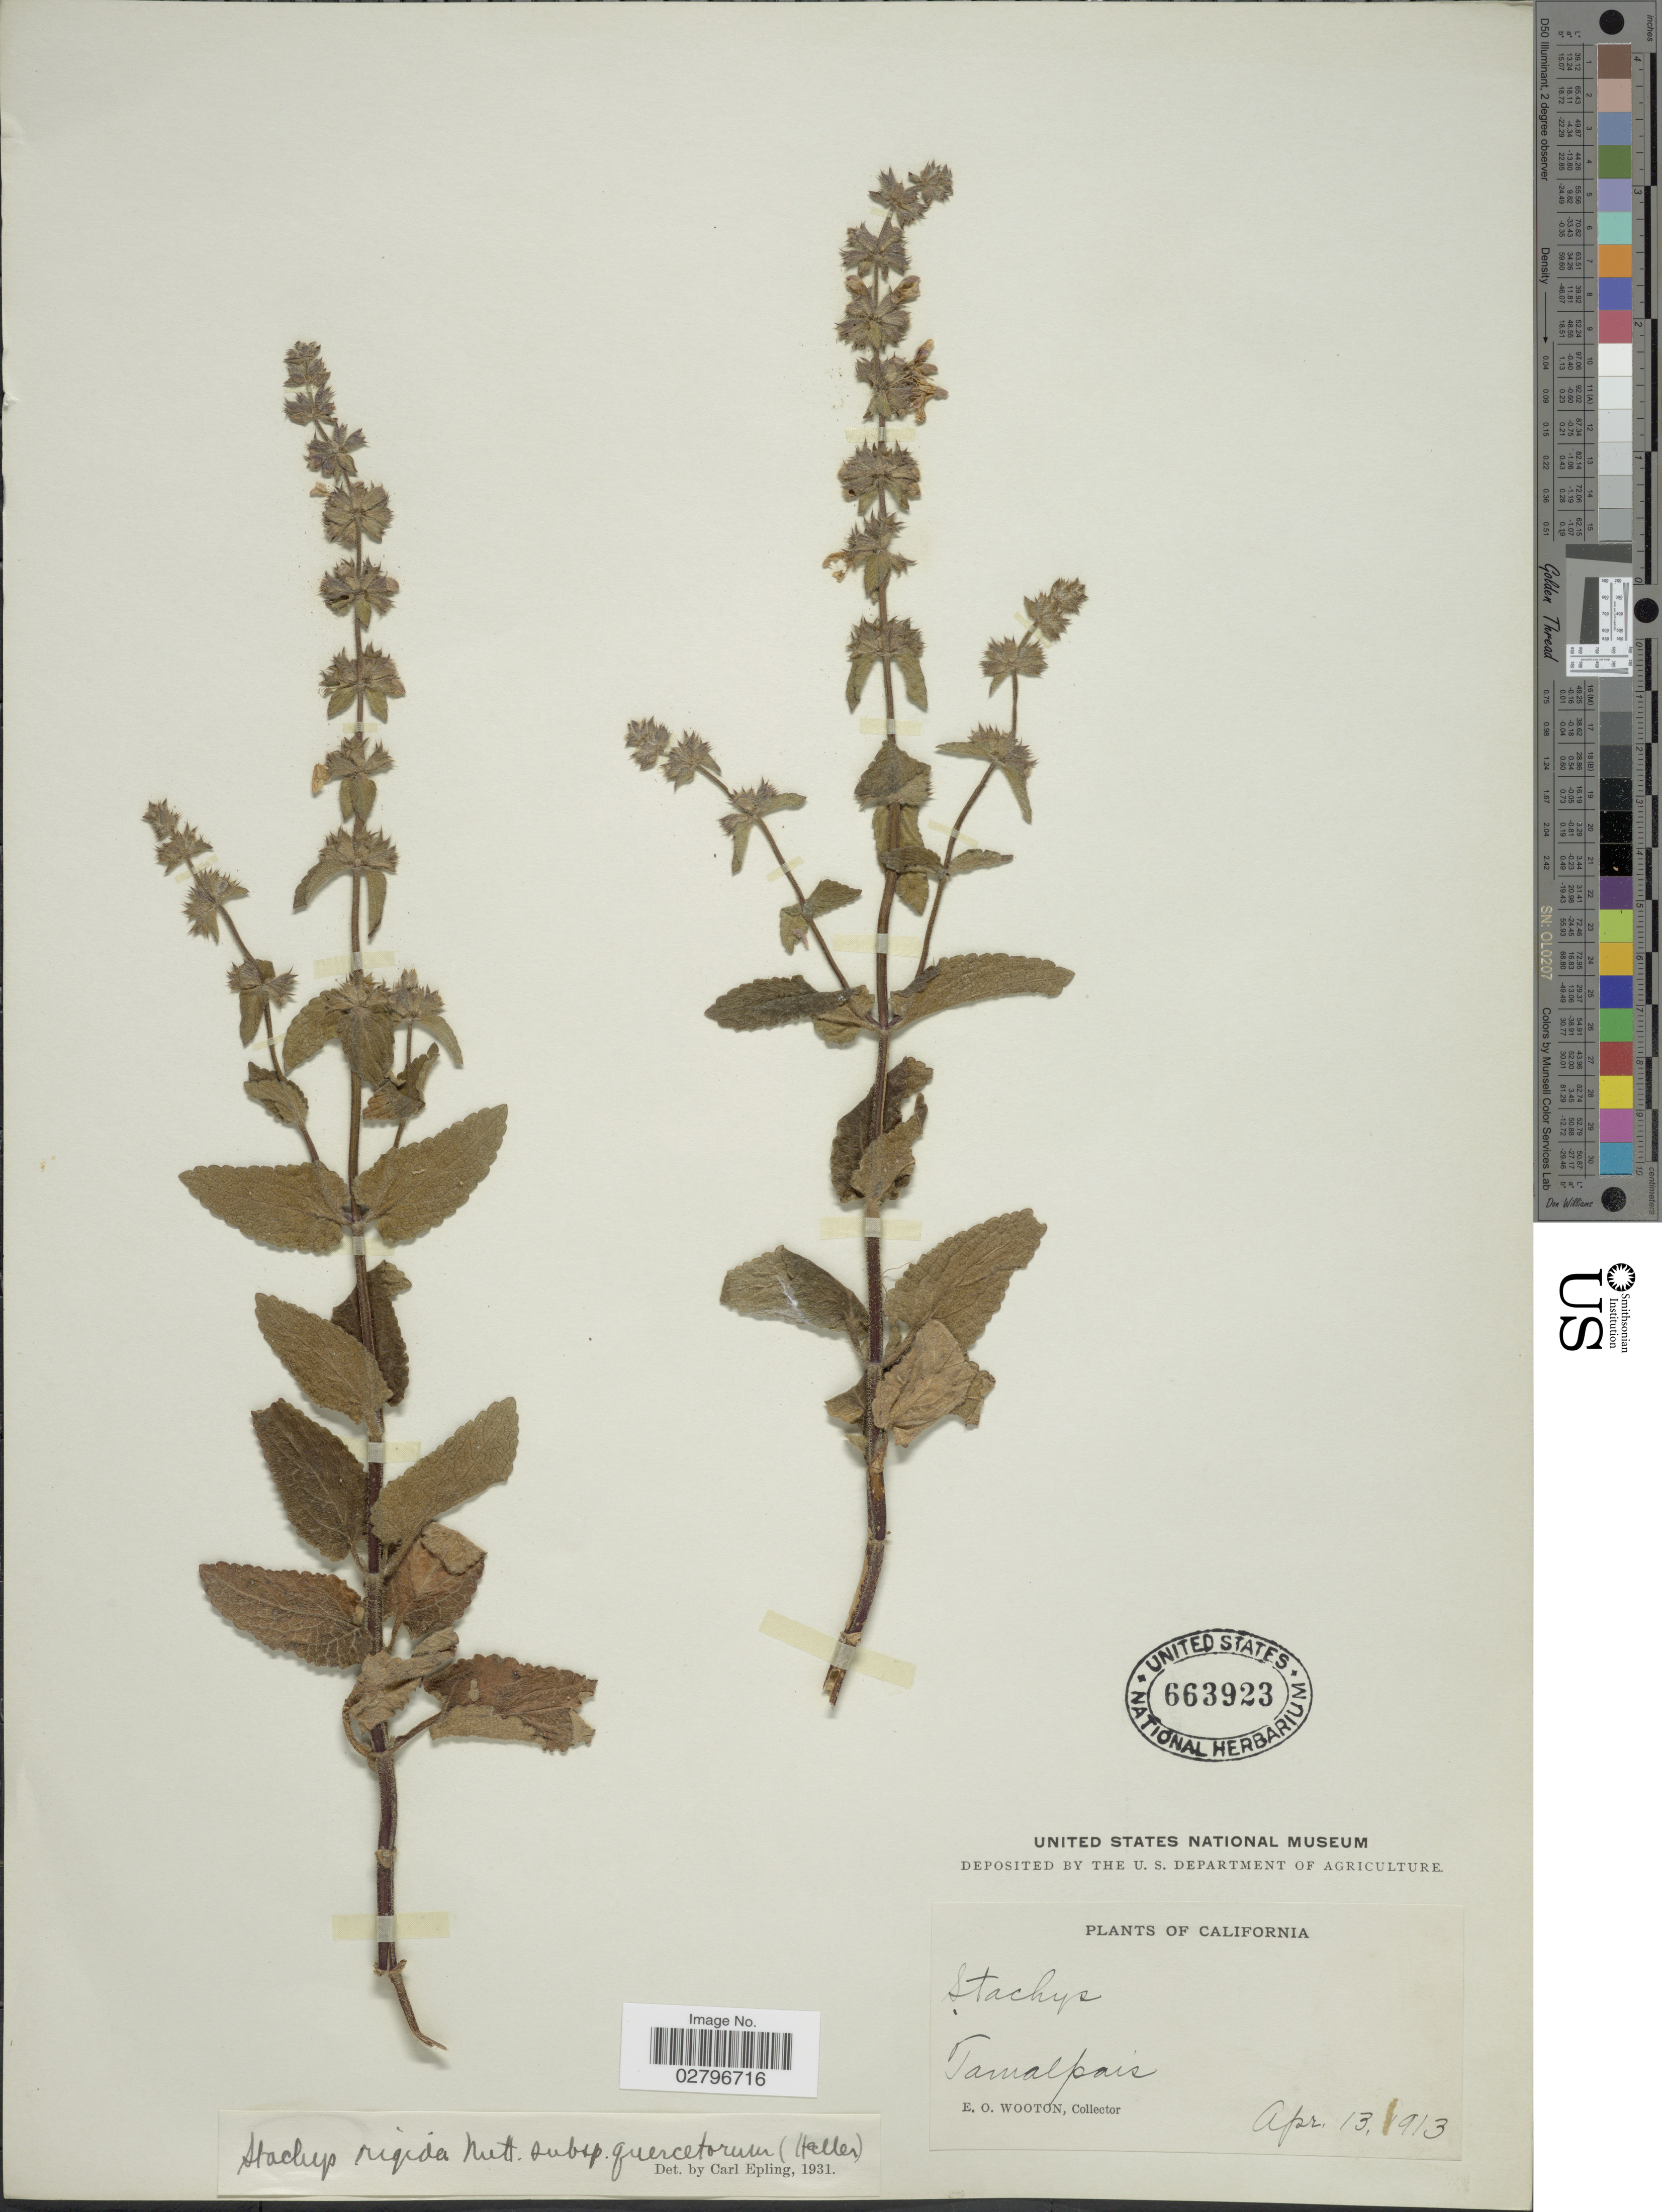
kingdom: Plantae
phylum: Tracheophyta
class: Magnoliopsida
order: Lamiales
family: Lamiaceae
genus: Stachys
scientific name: Stachys rigida subsp. quercetorum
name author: (A. Heller) Epling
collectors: E. O. Wooton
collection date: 1913-04-13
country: United States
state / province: California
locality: Tamalpais.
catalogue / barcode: US 663923